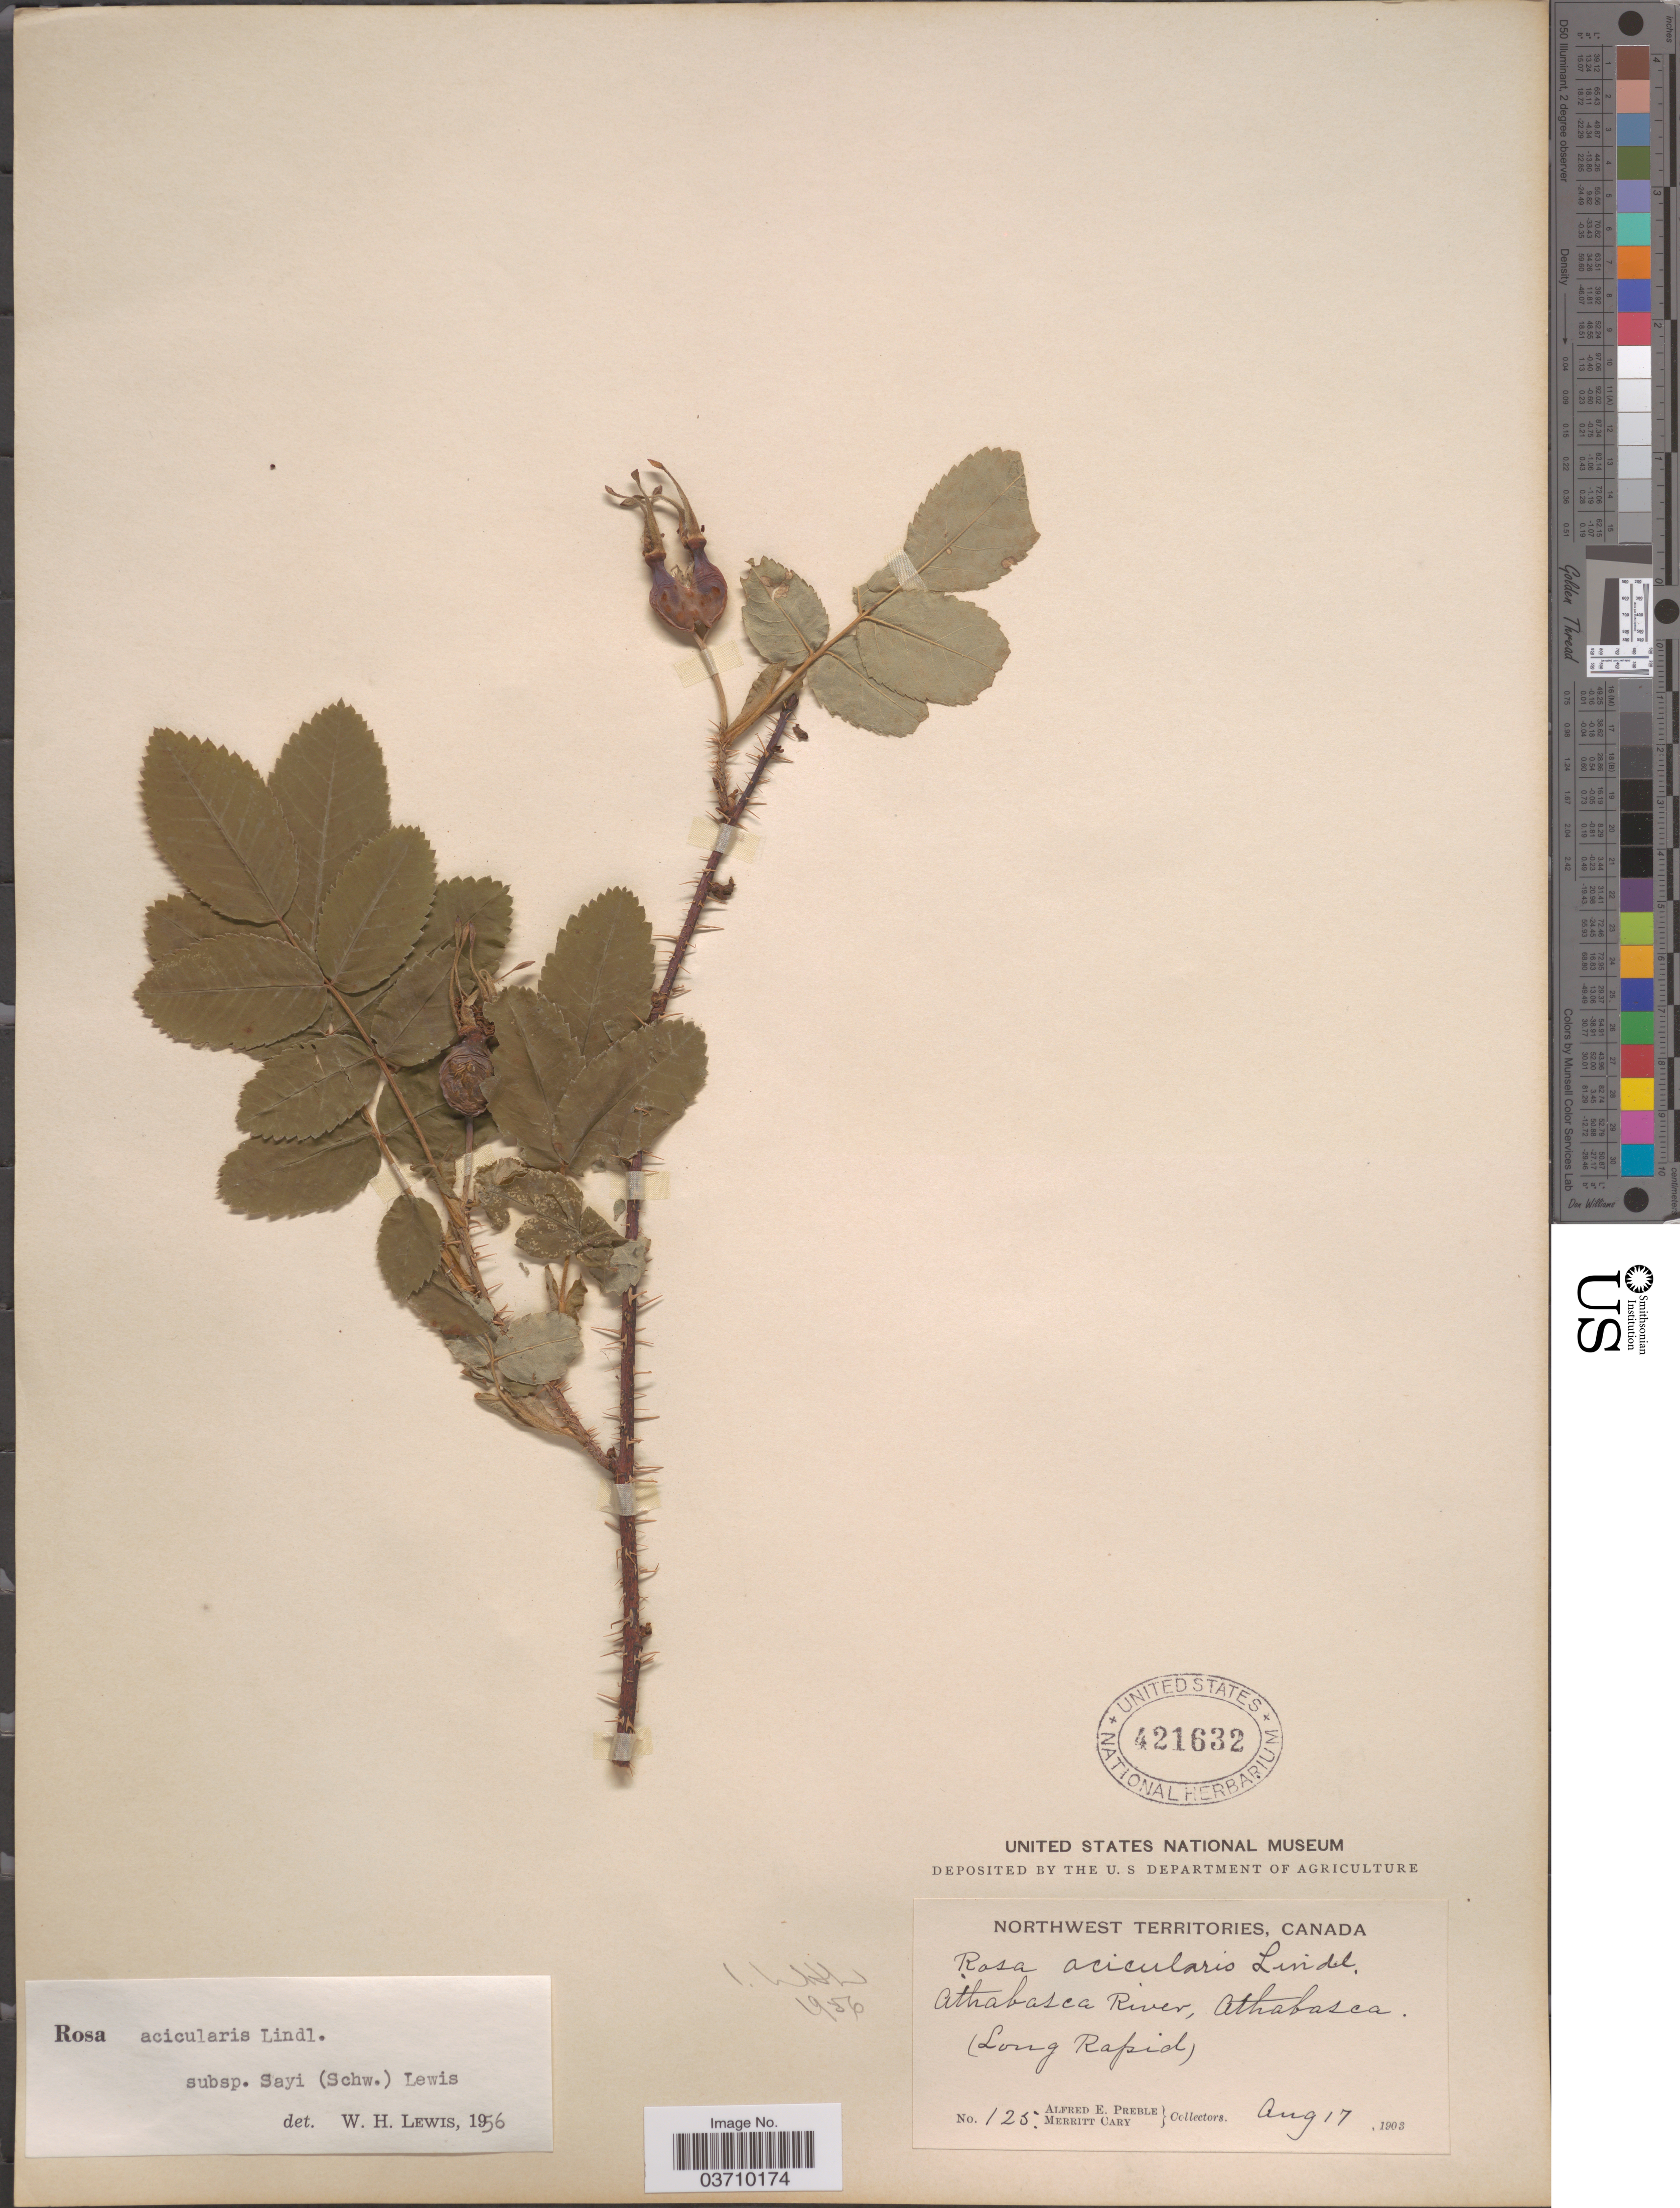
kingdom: Plantae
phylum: Tracheophyta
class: Magnoliopsida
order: Rosales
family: Rosaceae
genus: Rosa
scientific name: Rosa acicularis var. sayi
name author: (Schwein.) Rehder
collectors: A. Preble & M. Cary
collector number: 125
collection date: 1903-08-17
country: Canada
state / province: Northwest Territories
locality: Athabasca River, Athabasca. (Long Rapid).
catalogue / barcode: US 421632